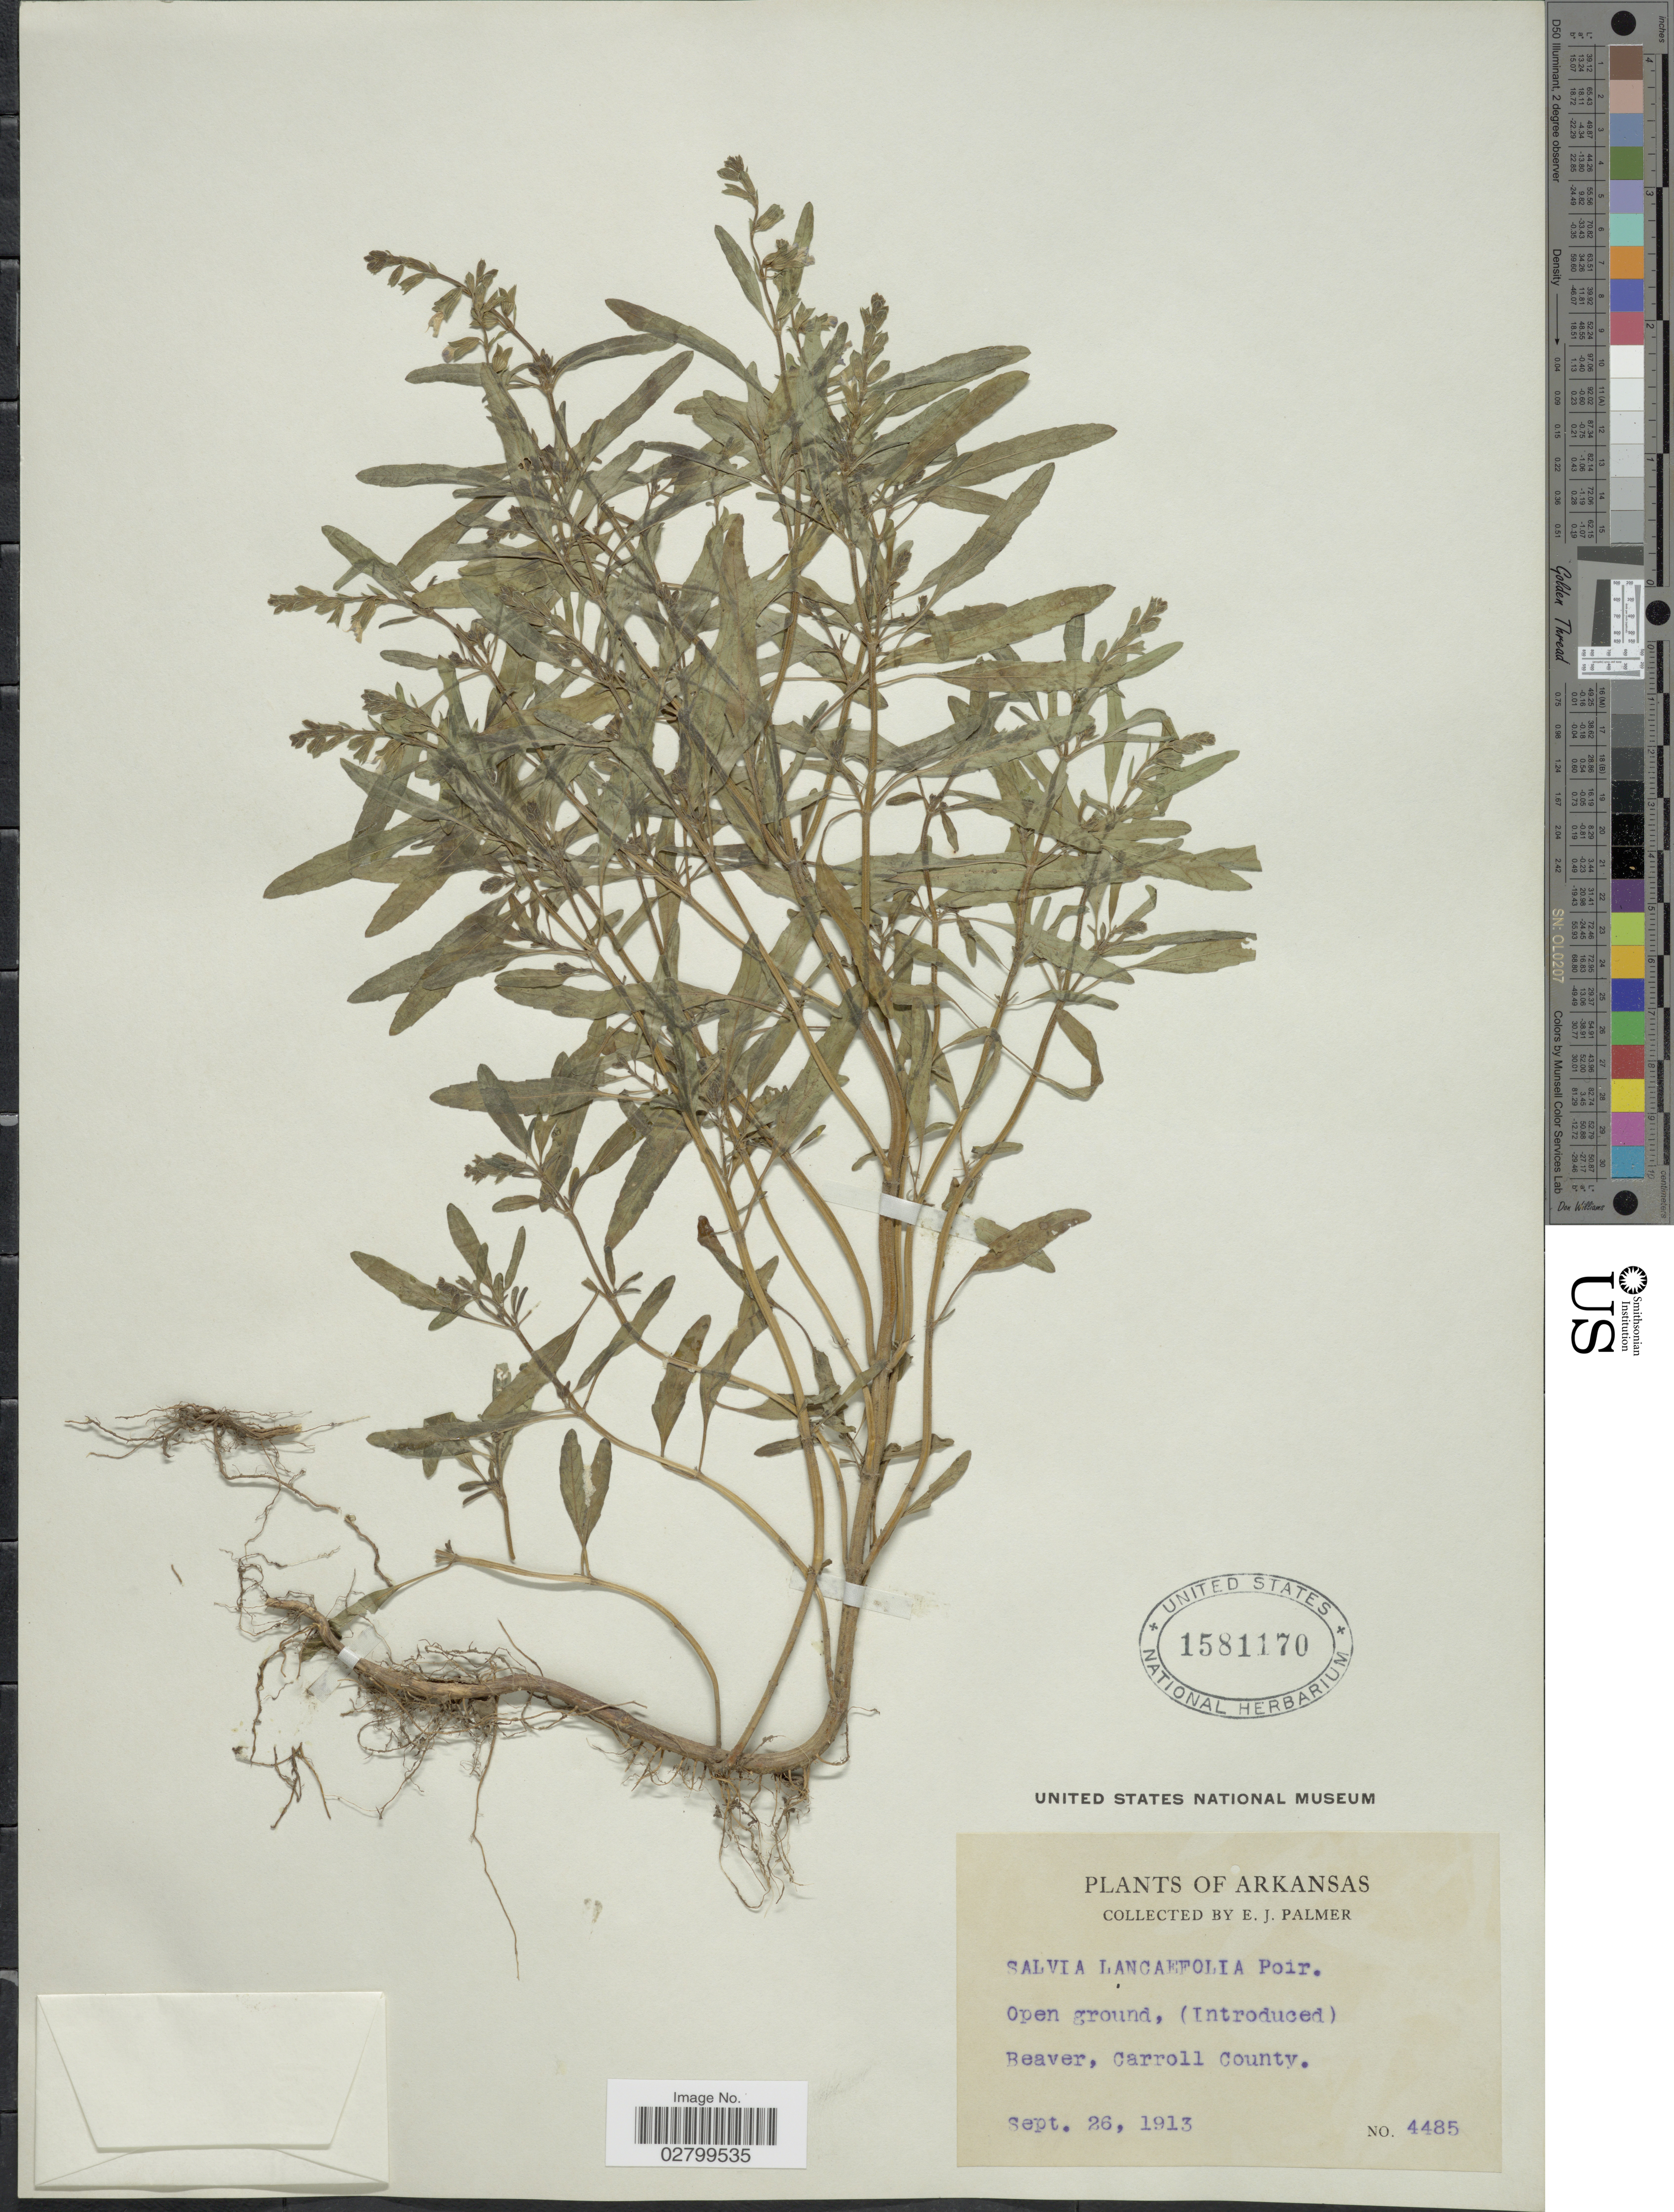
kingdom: Plantae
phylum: Tracheophyta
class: Magnoliopsida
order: Lamiales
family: Lamiaceae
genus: Salvia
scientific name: Salvia lanceolata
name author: Brouss.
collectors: E. J. Palmer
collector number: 4485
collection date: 1913-09-26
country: United States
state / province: Arkansas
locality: Beaver, Carroll County.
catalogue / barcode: US 1581170